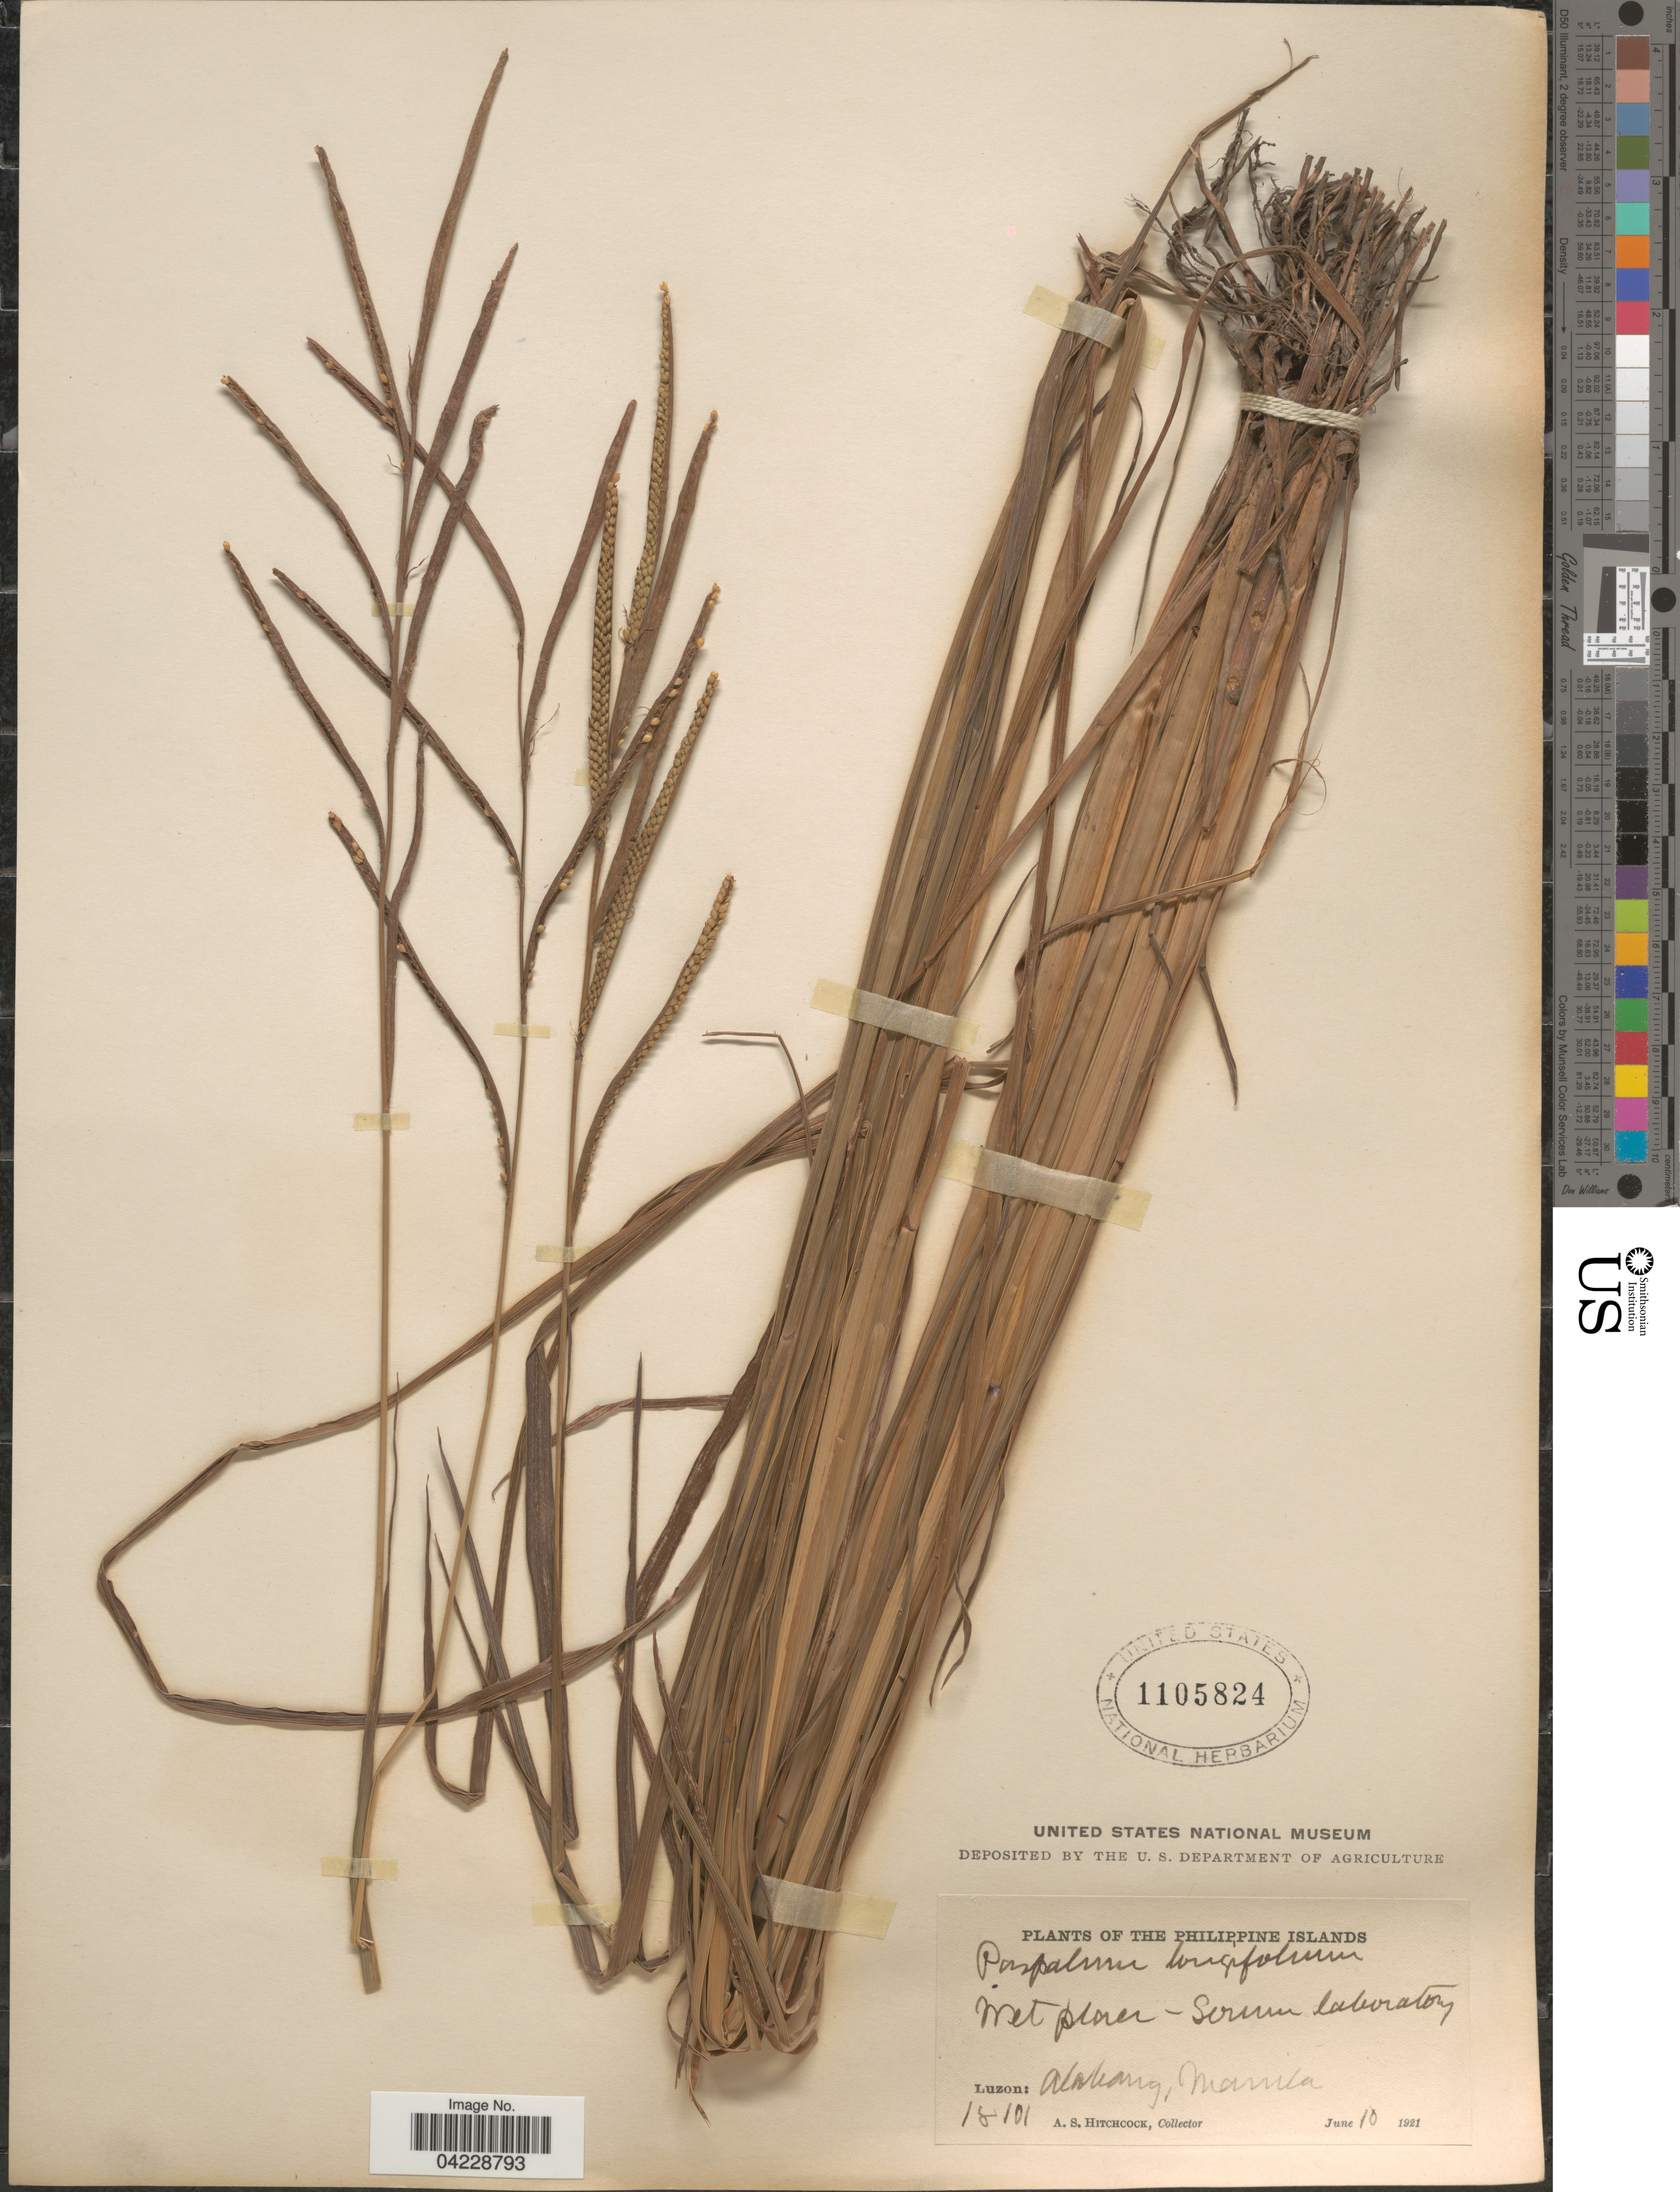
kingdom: Plantae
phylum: Tracheophyta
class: Liliopsida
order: Poales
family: Poaceae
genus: Paspalum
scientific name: Paspalum longifolium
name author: Roxb.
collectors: A. S. Hitchcock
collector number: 18101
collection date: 1921-06-10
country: Philippines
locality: Luzon: Alabang, Manila.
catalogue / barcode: US 1105824